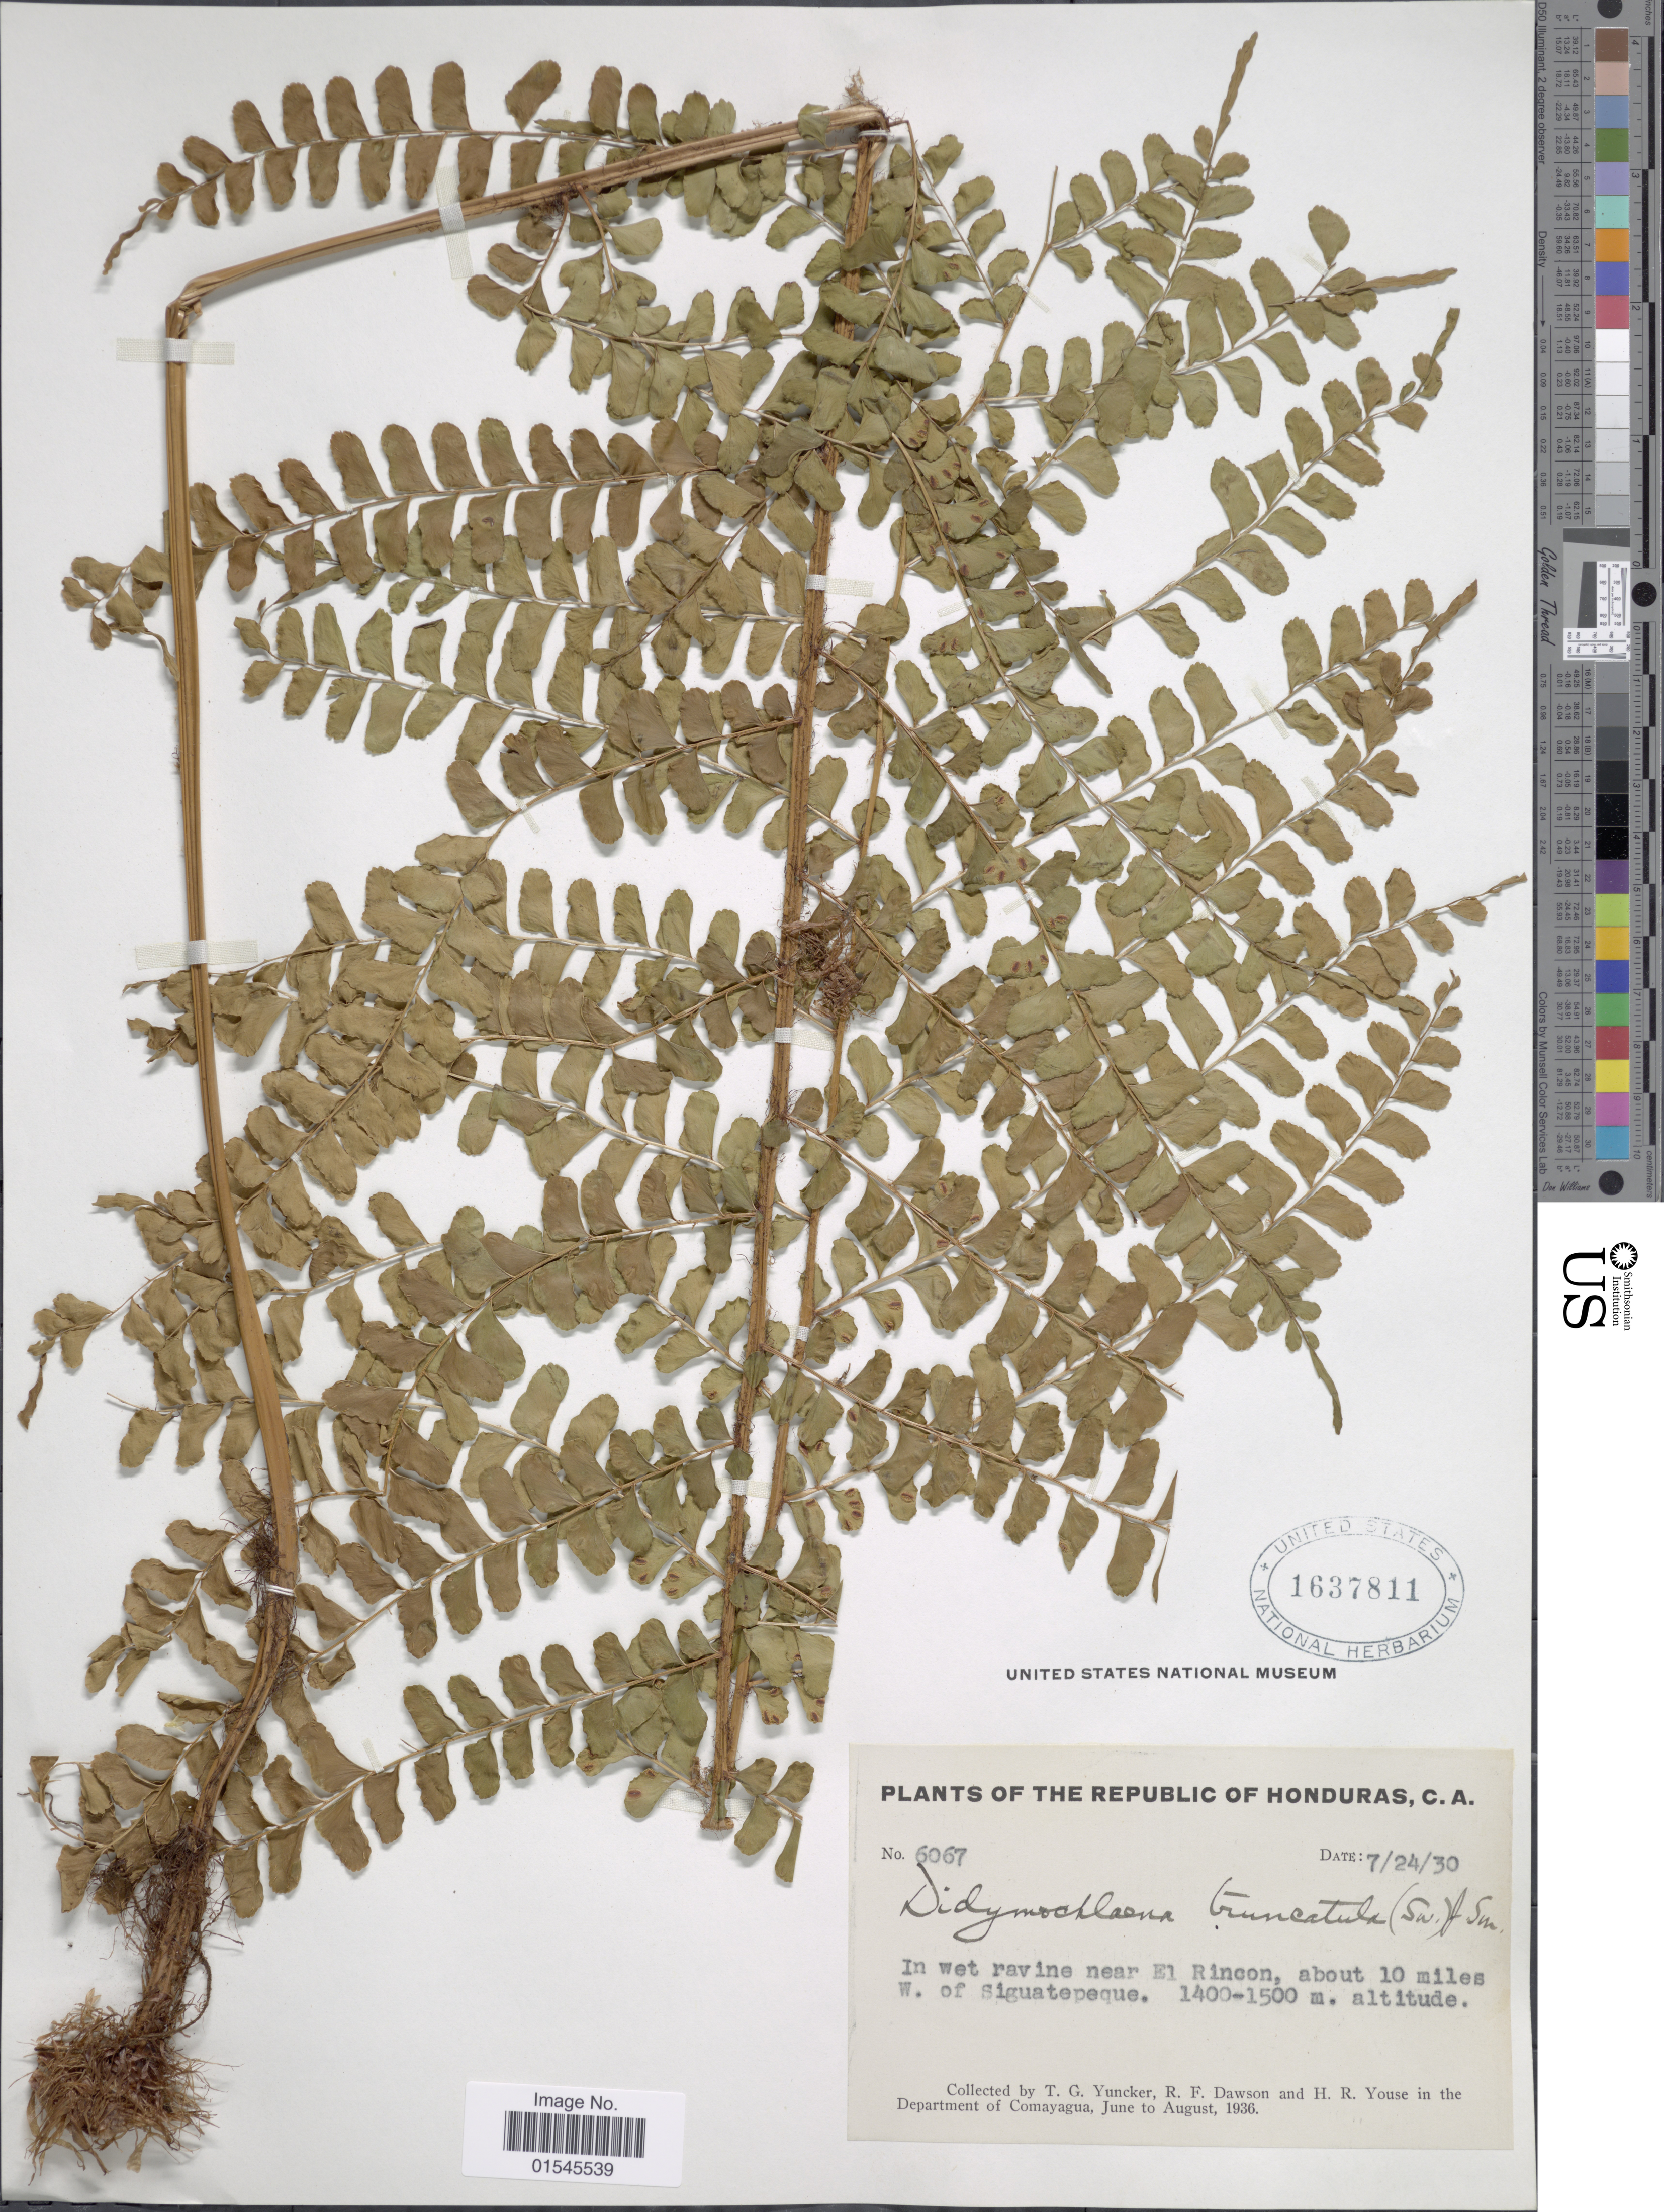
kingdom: Plantae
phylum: Tracheophyta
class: Polypodiopsida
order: Polypodiales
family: Didymochlaenaceae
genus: Didymochlaena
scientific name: Didymochlaena truncatula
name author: (Sw.) J. Sm.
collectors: T. G. Yuncker, R. F. Dawson & H. Youse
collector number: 6067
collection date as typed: Transcribed d/m/y: 24/7/30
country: Honduras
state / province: Comayagua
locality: the Republic of Honduras,C. A. In wet ravine near El Rincon, about 10 miles W. of Siguatepeque. Department of Comayagua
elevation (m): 1400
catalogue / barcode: US 1637811